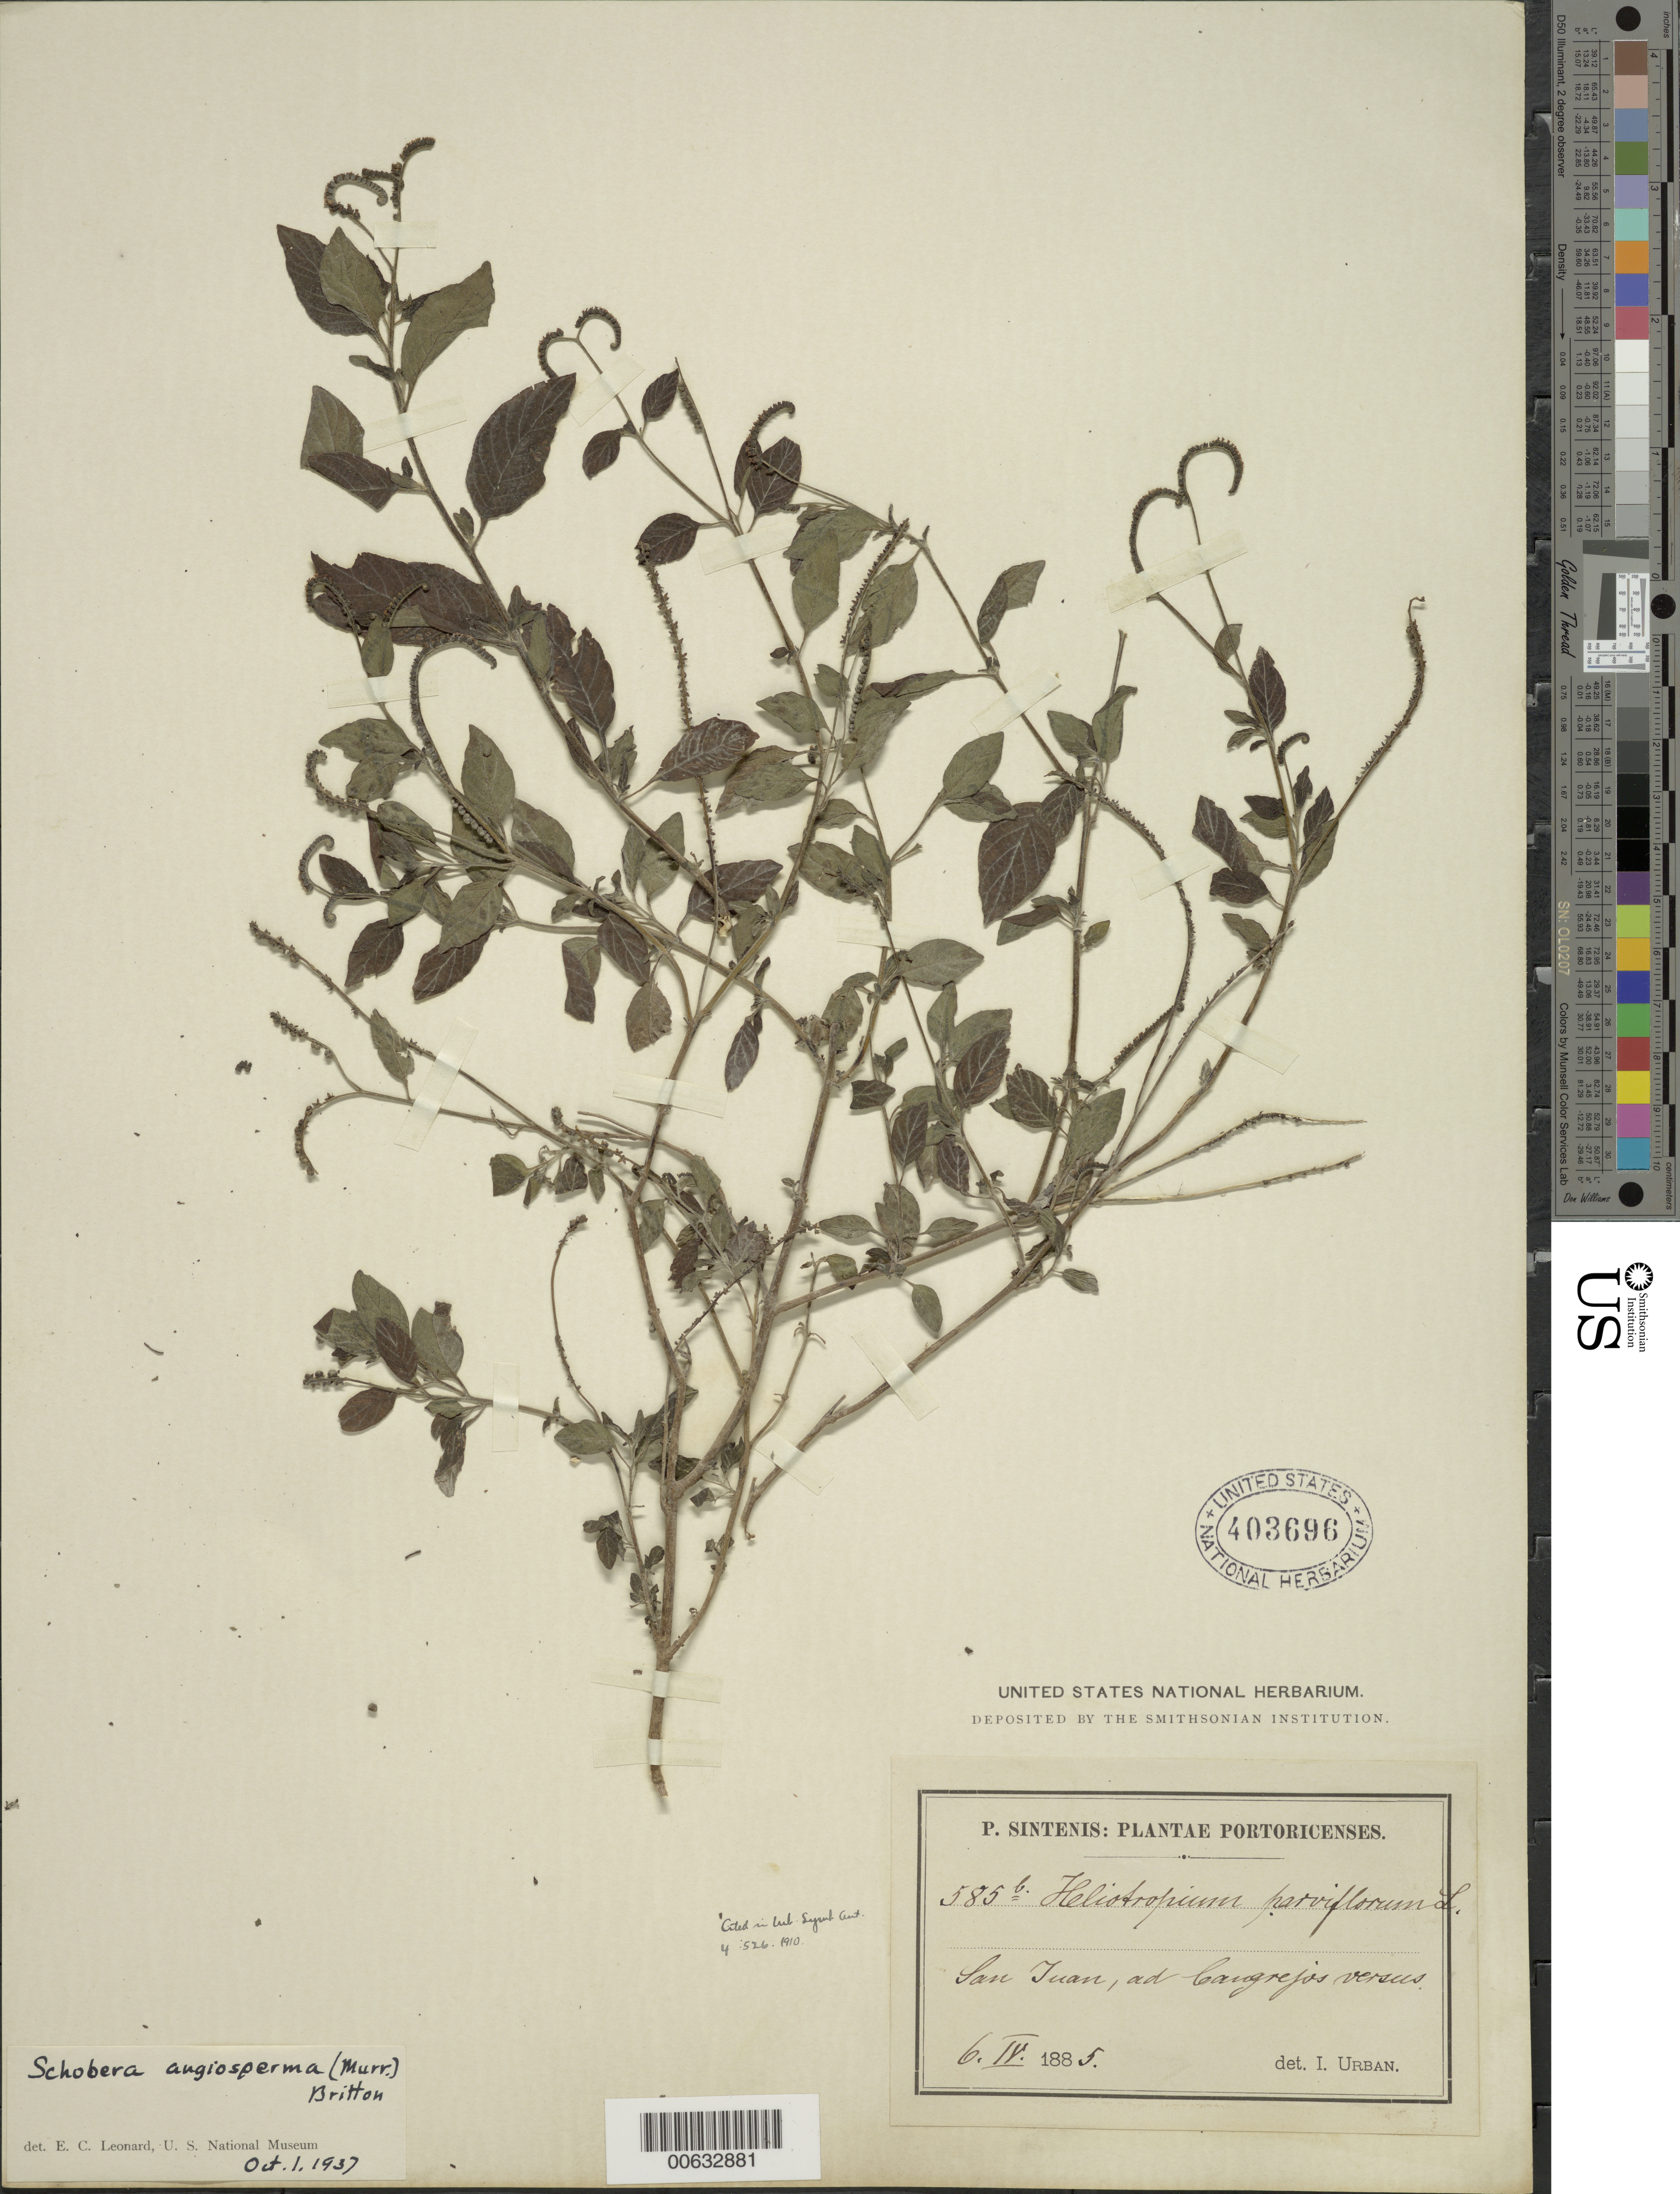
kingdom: Plantae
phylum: Tracheophyta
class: Magnoliopsida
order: Boraginales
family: Heliotropiaceae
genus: Schobera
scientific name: Schobera angiosperma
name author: (Murr.) Britton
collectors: P. Sintenis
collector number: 585b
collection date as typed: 06 Apr 1885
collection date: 1885-04-06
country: Puerto Rico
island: Greater Antilles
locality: San Juan, ad Cangrejos versus.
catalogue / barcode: US 403696